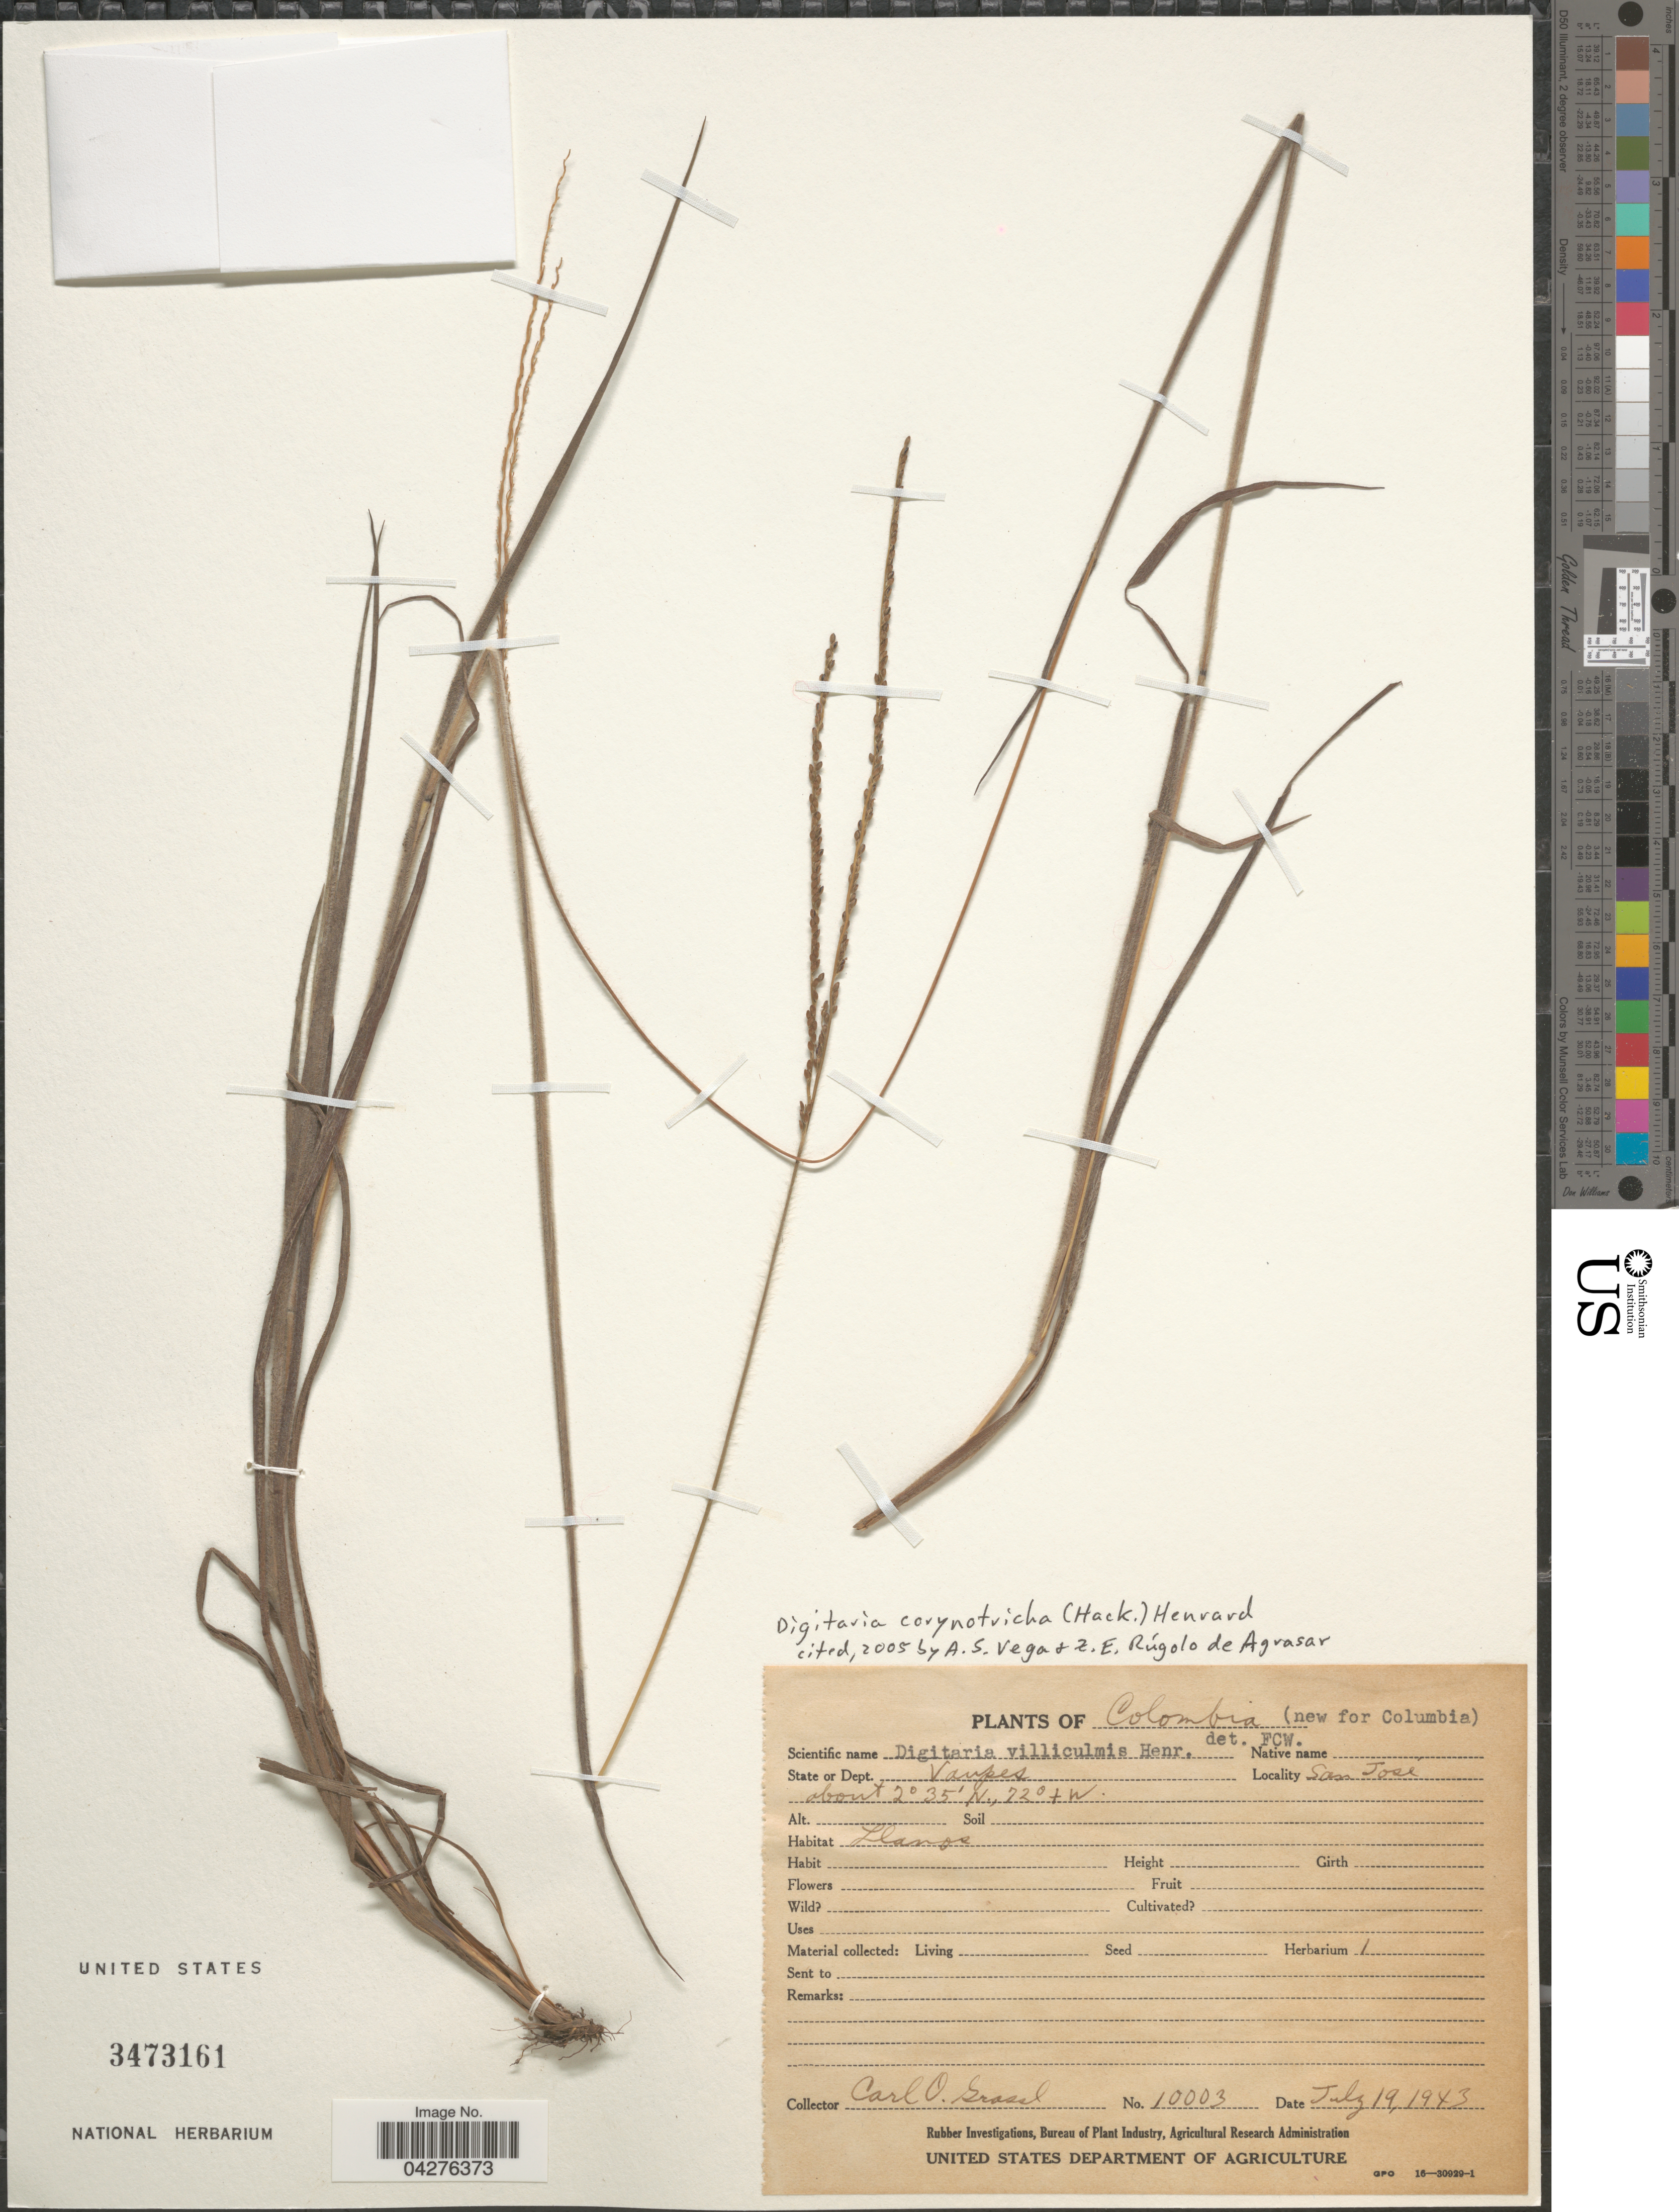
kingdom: Plantae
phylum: Tracheophyta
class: Liliopsida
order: Poales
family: Poaceae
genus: Digitaria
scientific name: Digitaria corynotricha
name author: (Hack.) Henr.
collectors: C. Grassl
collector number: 10003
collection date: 1943-07-19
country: Colombia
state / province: Vaupés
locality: Dept. Vaupes. San José.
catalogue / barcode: US 3473161